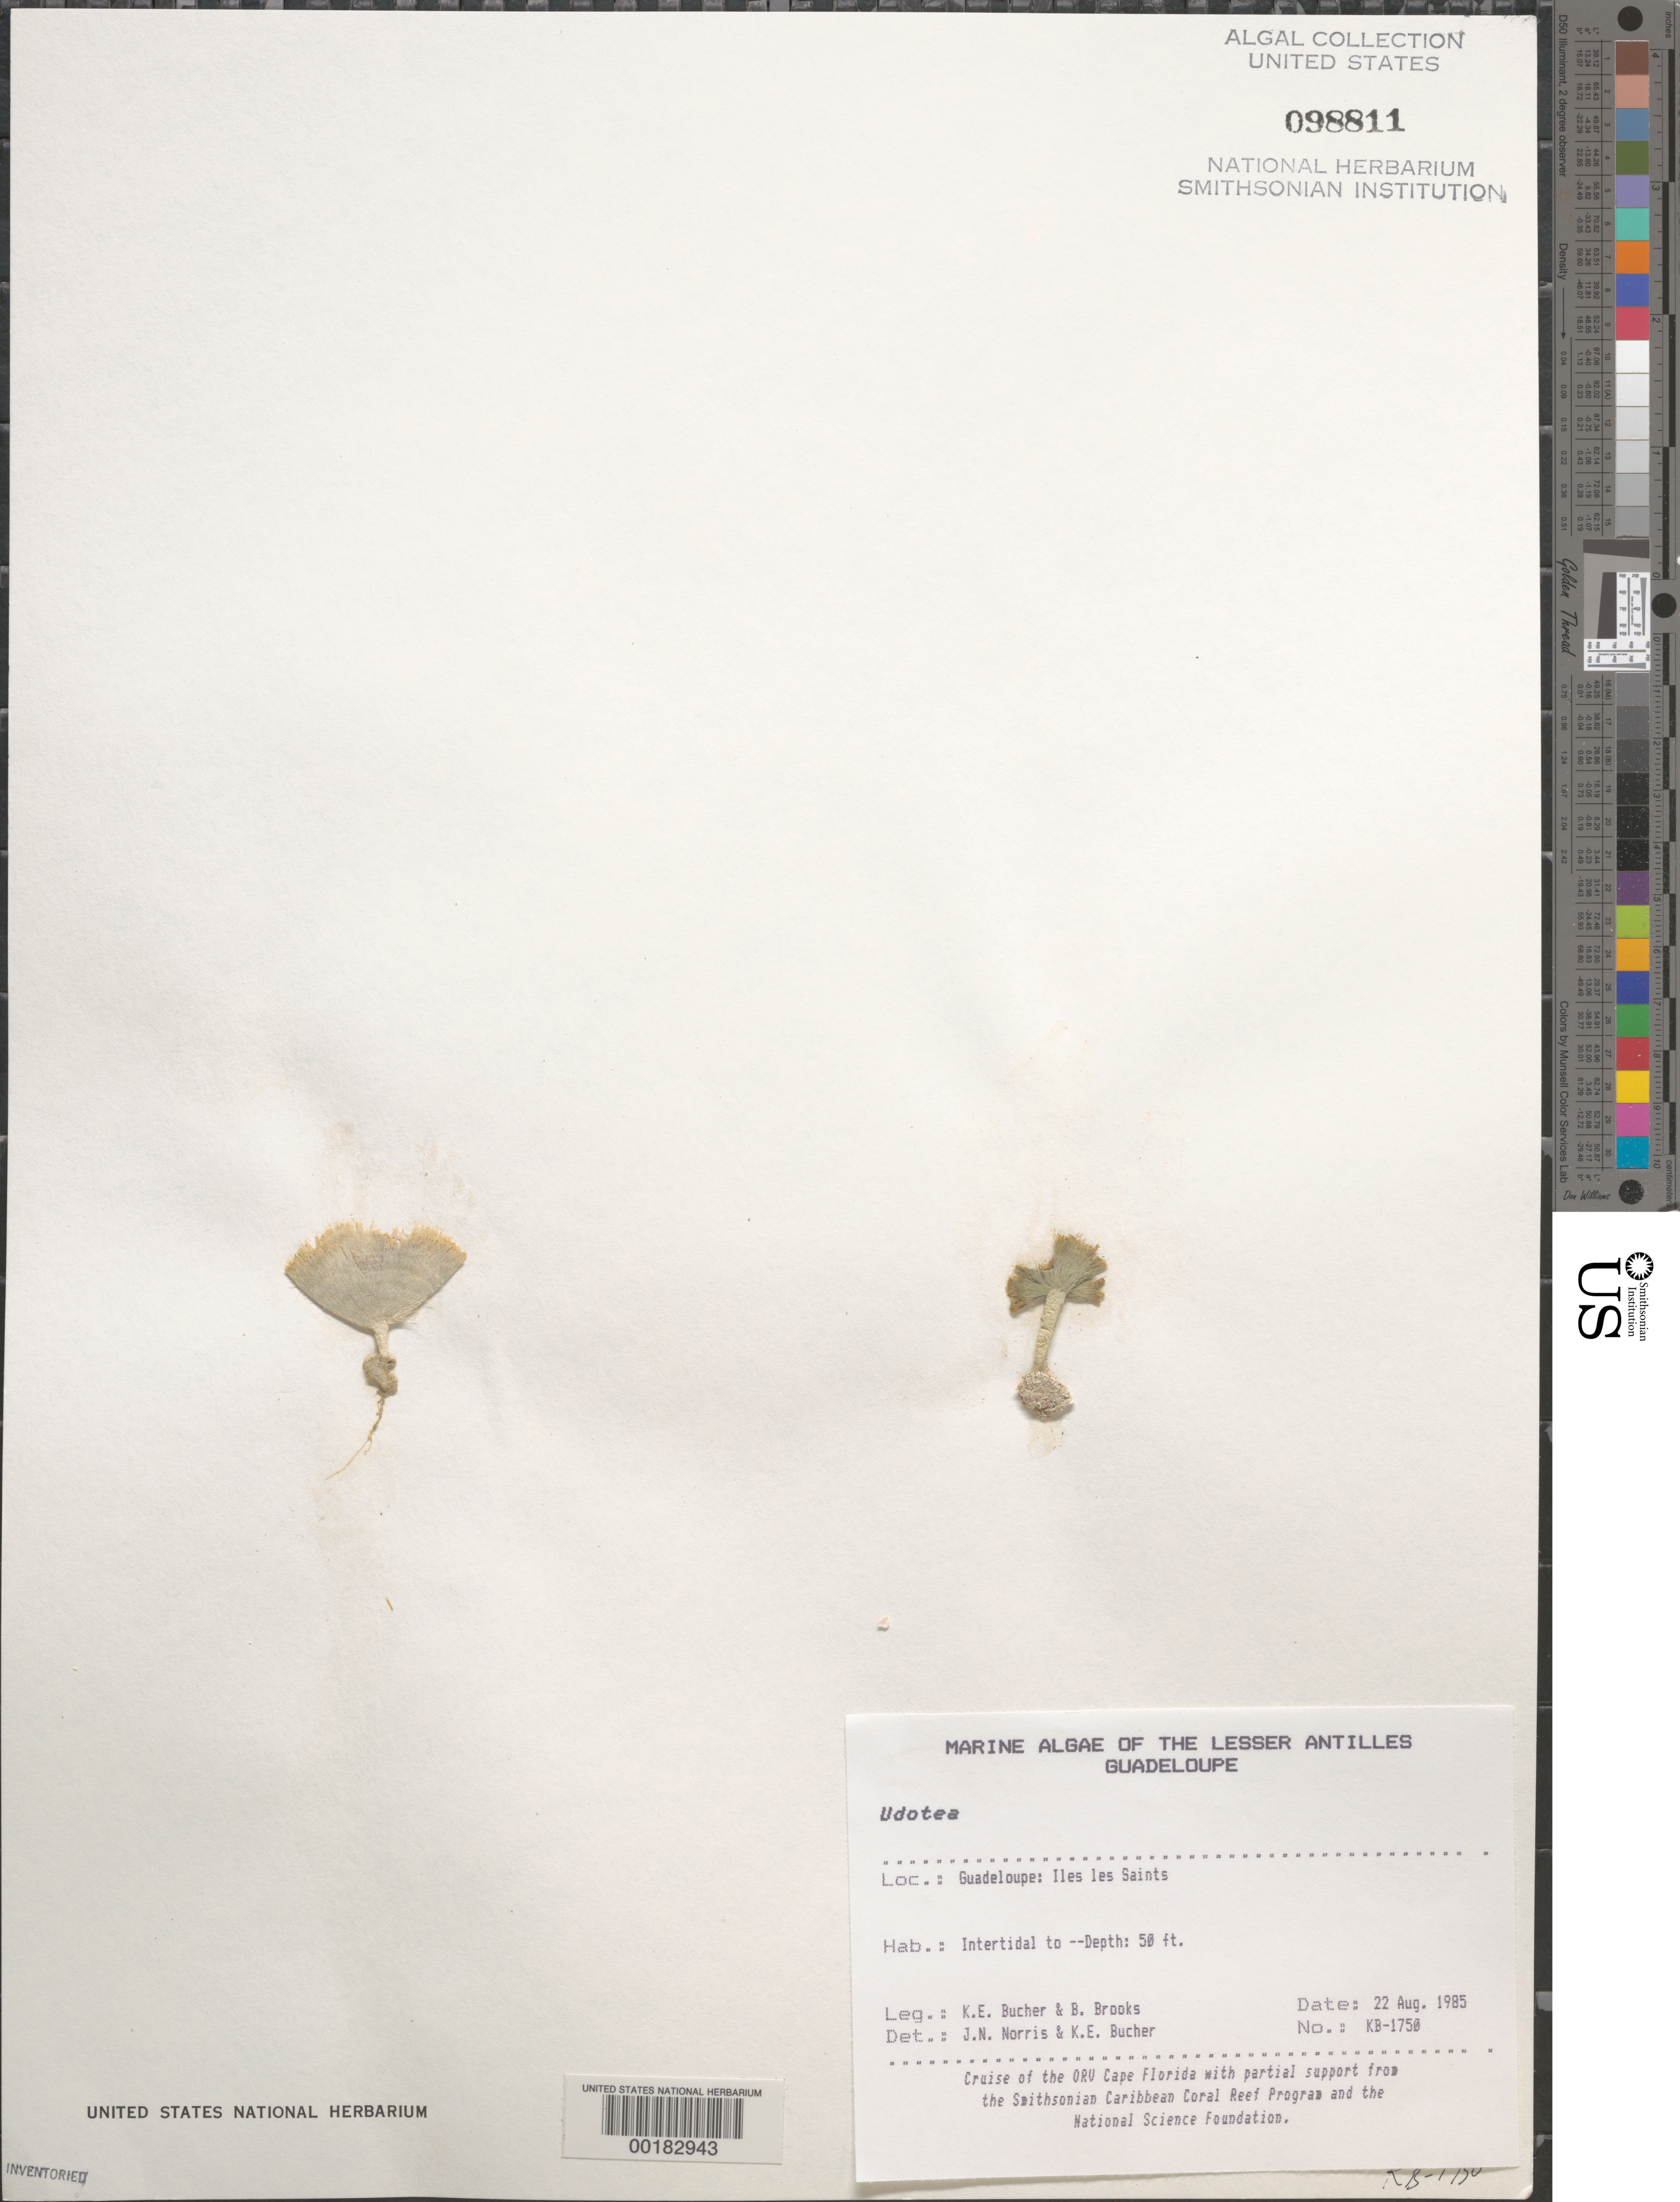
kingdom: Plantae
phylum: Chlorophyta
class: Ulvophyceae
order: Bryopsidales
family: Udoteaceae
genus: Udotea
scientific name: Udotea sp.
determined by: Norris, J. N.; Bucher, K. E.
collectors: K. E. Bucher & B. Brooks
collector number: Kb-1750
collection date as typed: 22 Aug 1985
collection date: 1985-08-22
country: Guadeloupe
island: Iles des Saintes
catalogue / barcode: US 98811